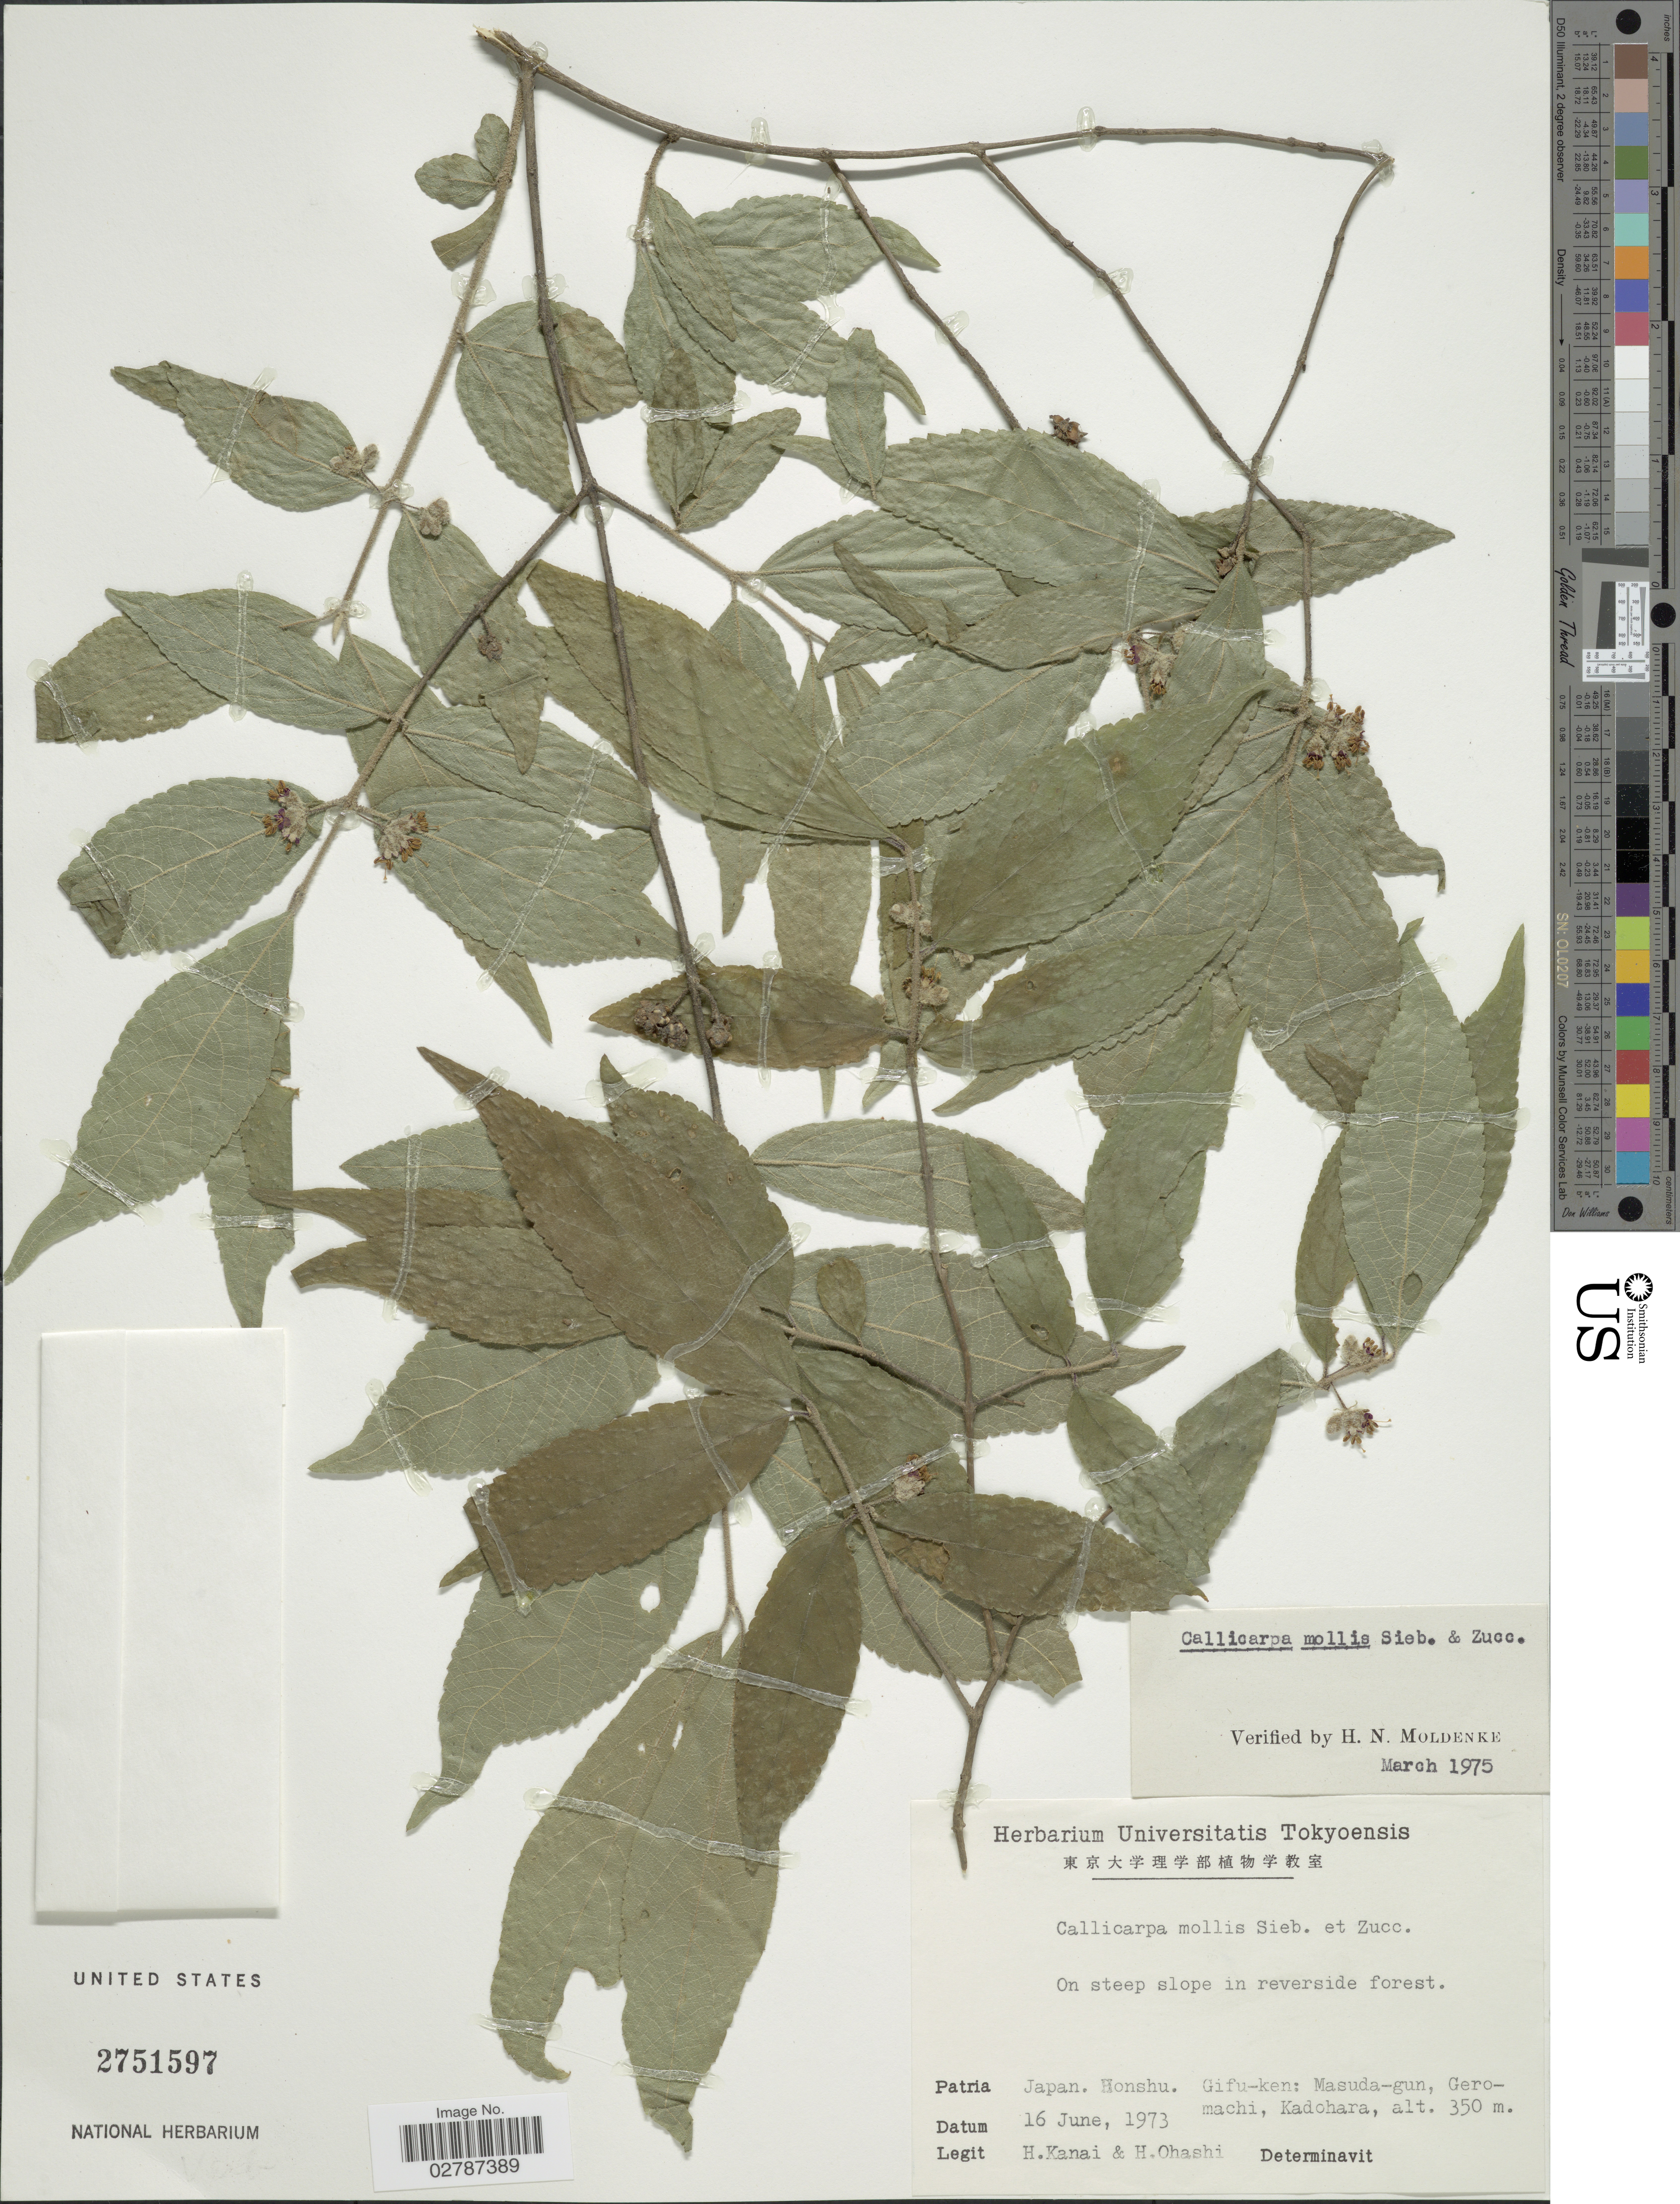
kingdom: Plantae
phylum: Tracheophyta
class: Magnoliopsida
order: Lamiales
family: Lamiaceae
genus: Callicarpa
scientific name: Callicarpa mollis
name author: Siebold & Zucc.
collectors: H. Kanai & H. Ohashi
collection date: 1973-06-16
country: Japan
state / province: Gihu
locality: Honshu. Gifu-ken: Masuda-gun, Geromachi, Kadohara.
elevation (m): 350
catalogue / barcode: US 2751597